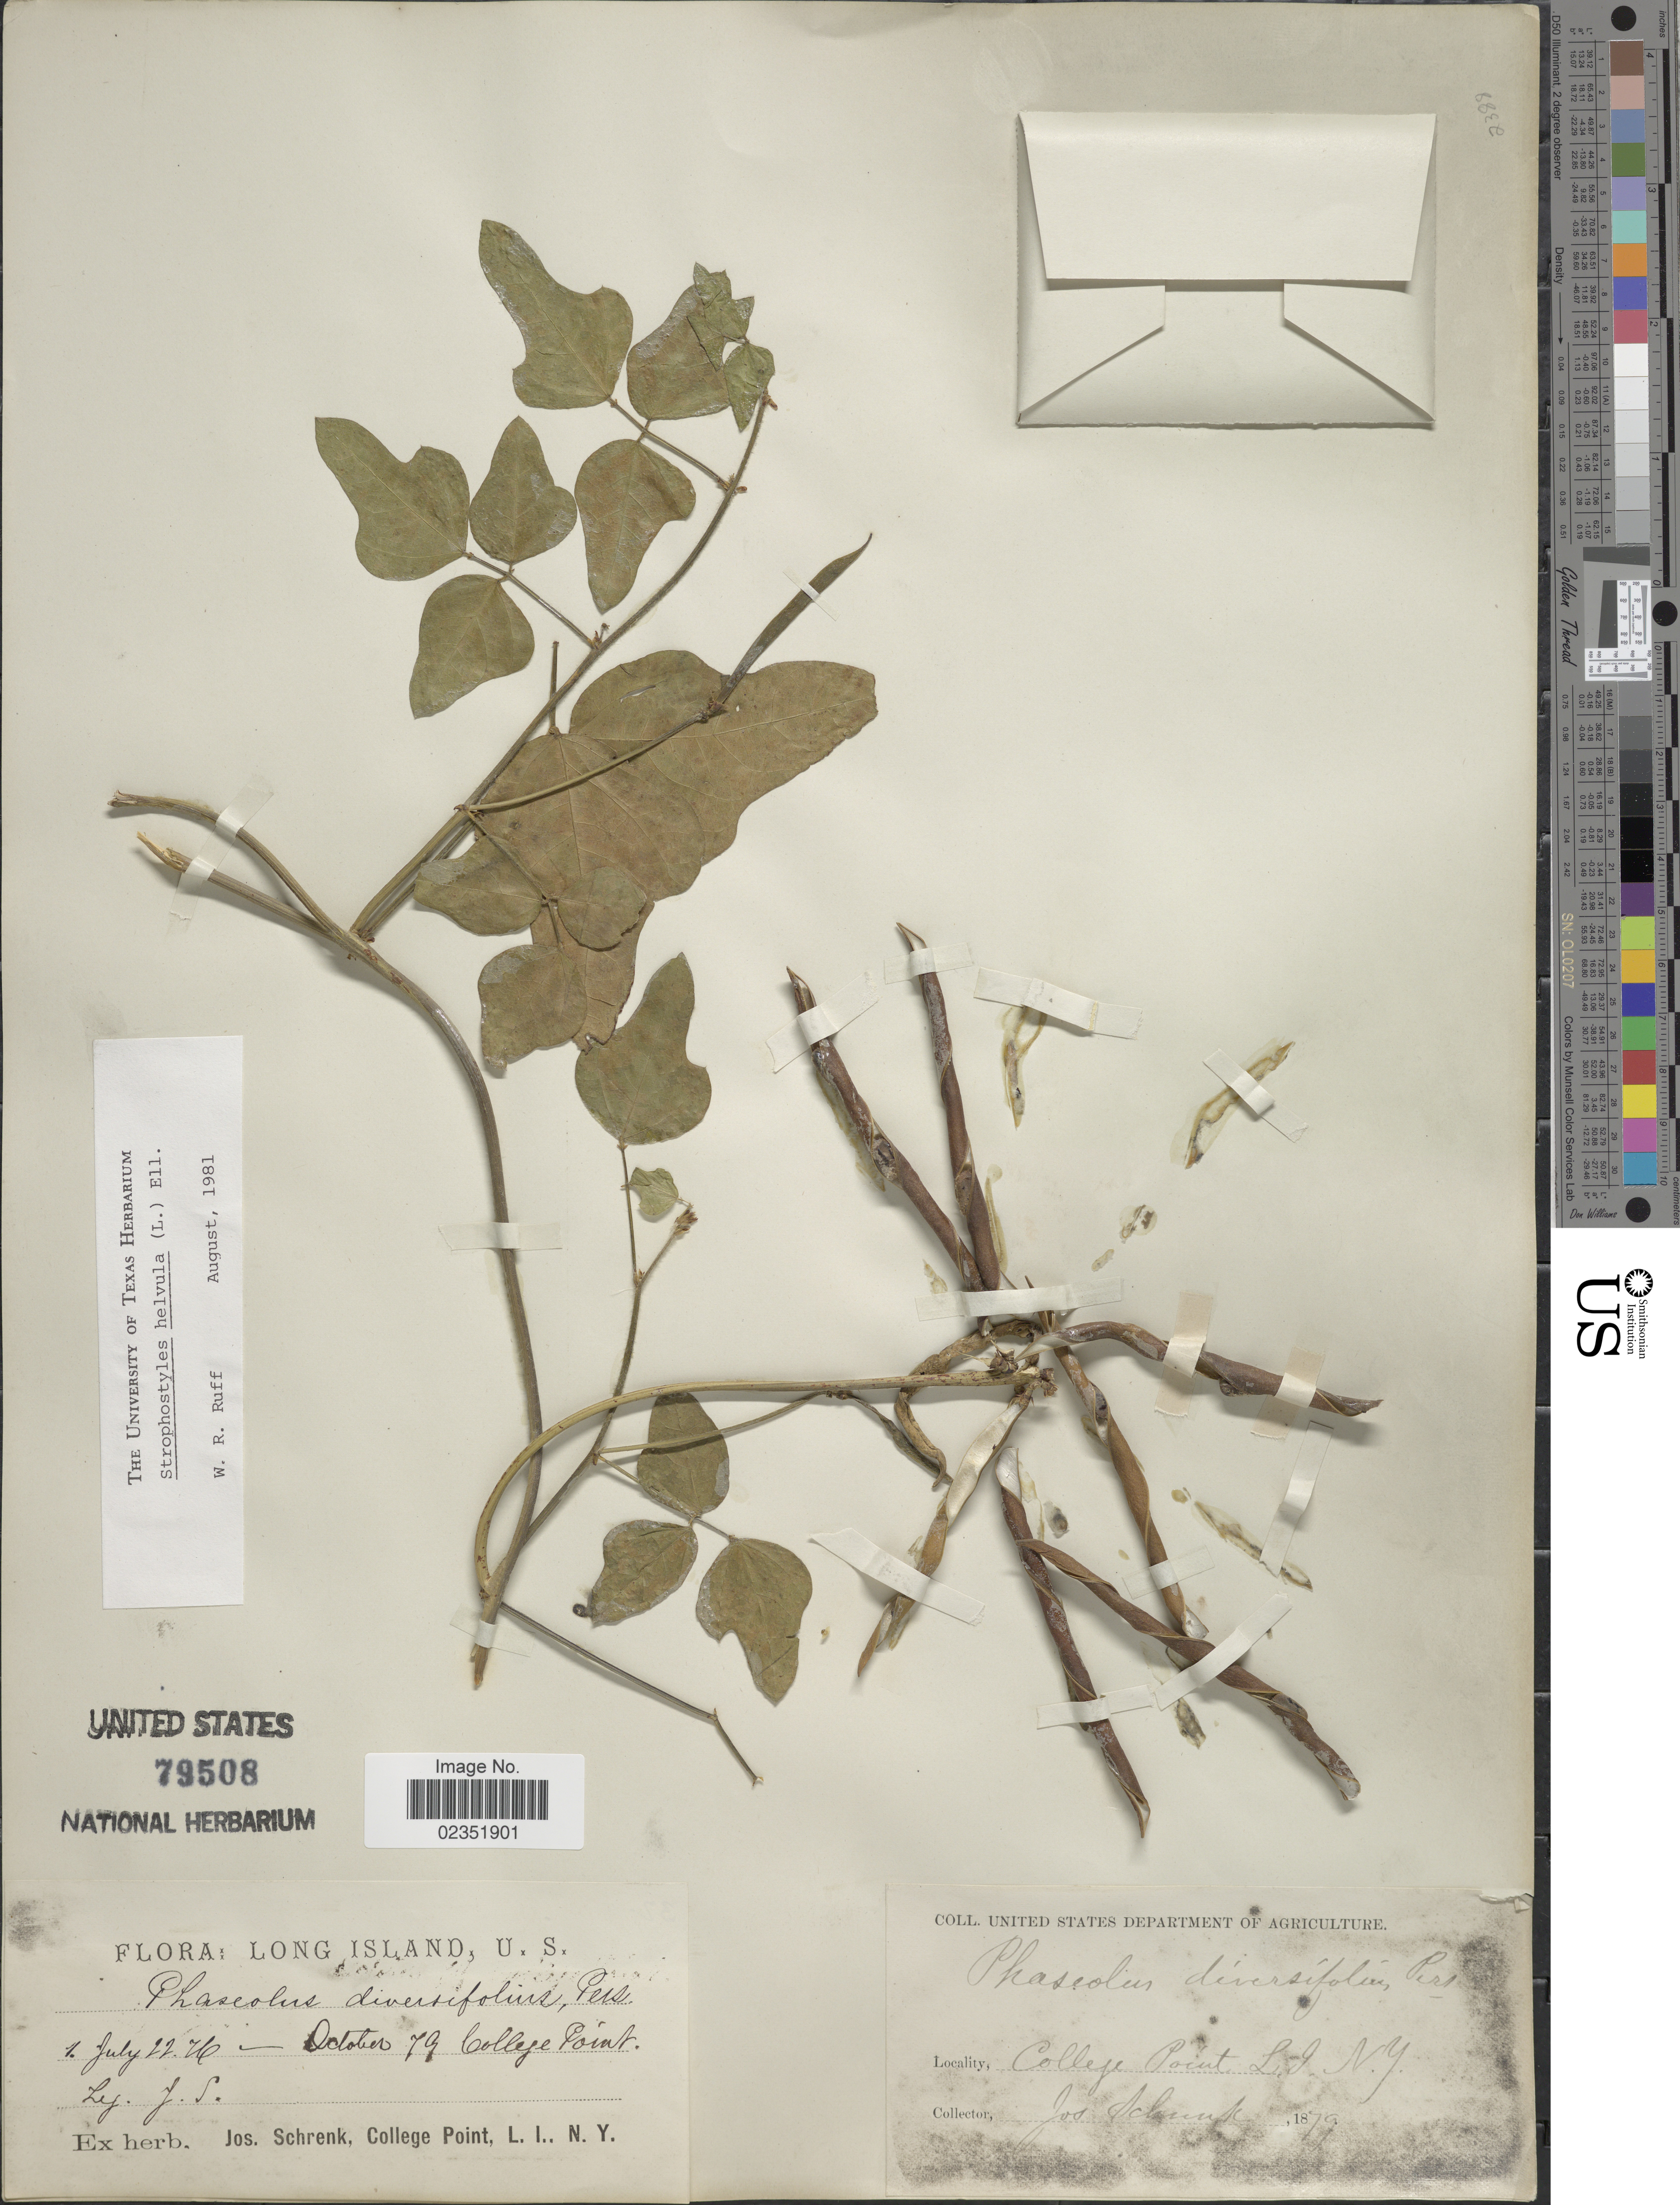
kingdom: Plantae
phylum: Tracheophyta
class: Magnoliopsida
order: Fabales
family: Fabaceae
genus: Strophostyles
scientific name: Strophostyles helvola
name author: (L.) Elliott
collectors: J. Schrenk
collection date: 1876-10-22/1879-10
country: United States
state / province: New York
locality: Long Island, College Point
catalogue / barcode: US 79508